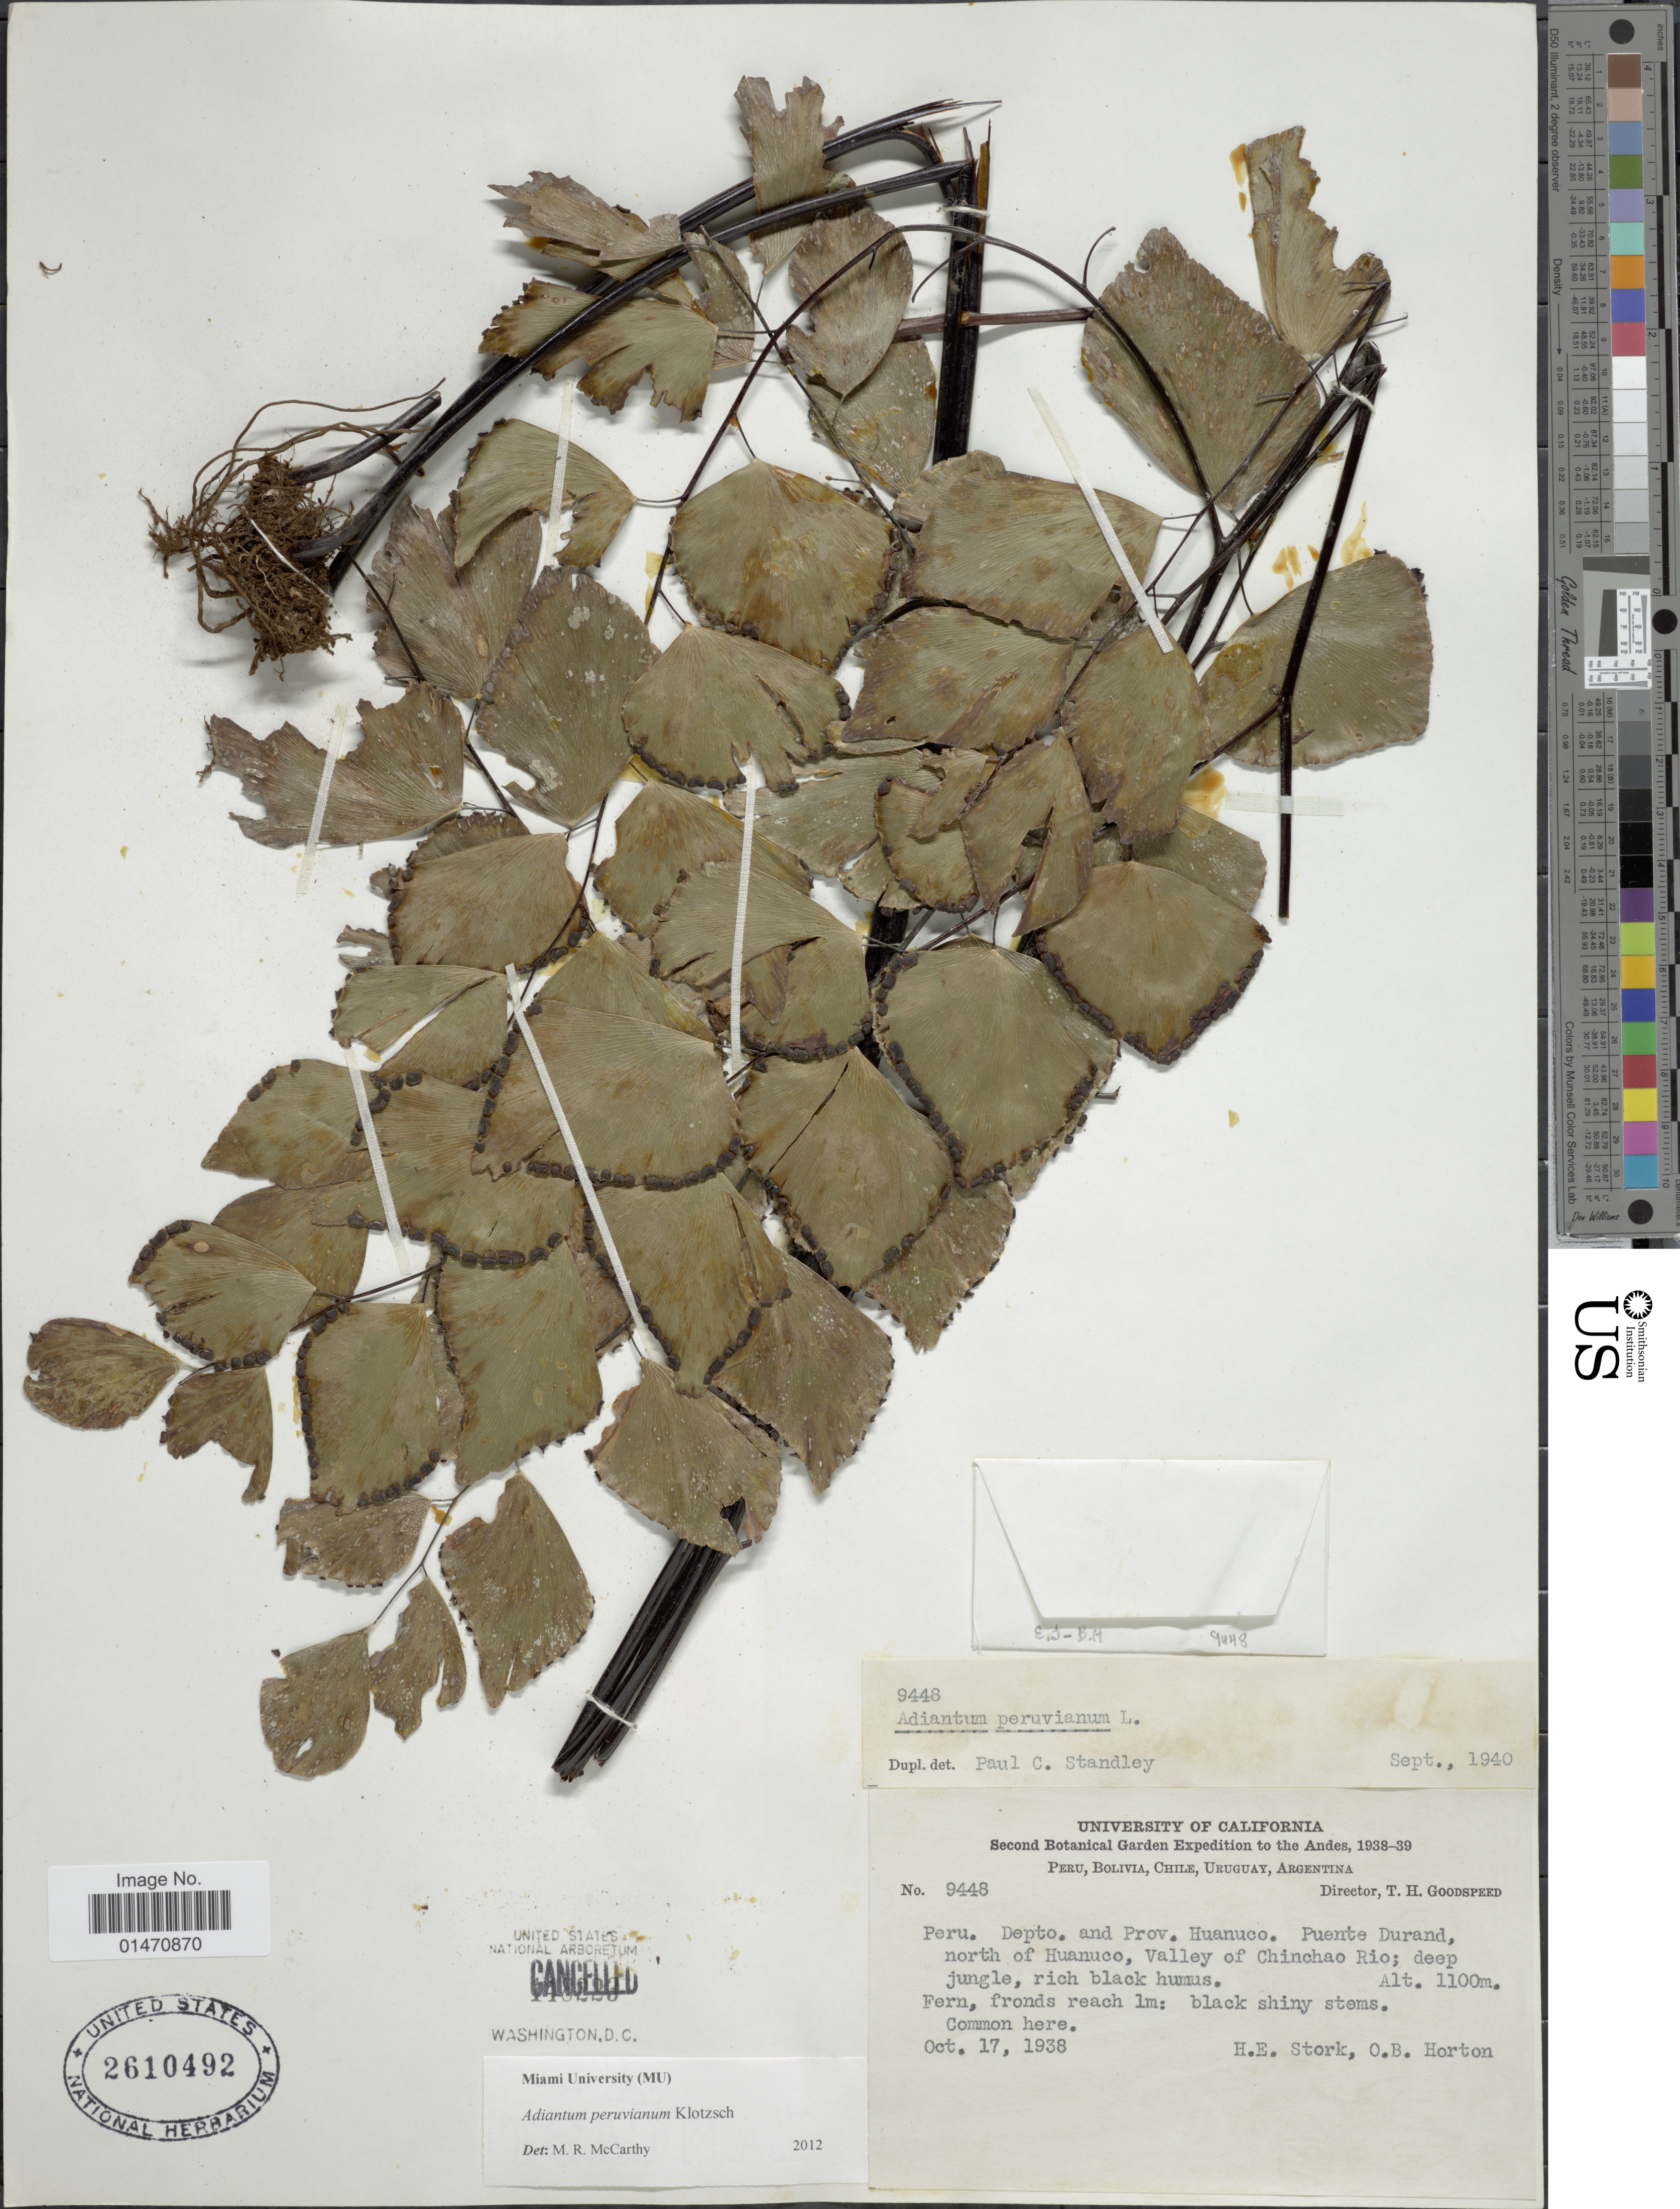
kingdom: Plantae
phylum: Tracheophyta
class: Polypodiopsida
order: Polypodiales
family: Pteridaceae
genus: Adiantum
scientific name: Adiantum peruvianum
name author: Klotzsch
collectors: H. E. Stork & O. B. Horton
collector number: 9448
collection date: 1938-10-17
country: Peru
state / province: Huánuco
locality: Peru Depto. and Prov. Huanuco, Puente Durand, north of Huanuco, valley of Chinchao Rio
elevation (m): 1100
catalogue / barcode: US 2610492